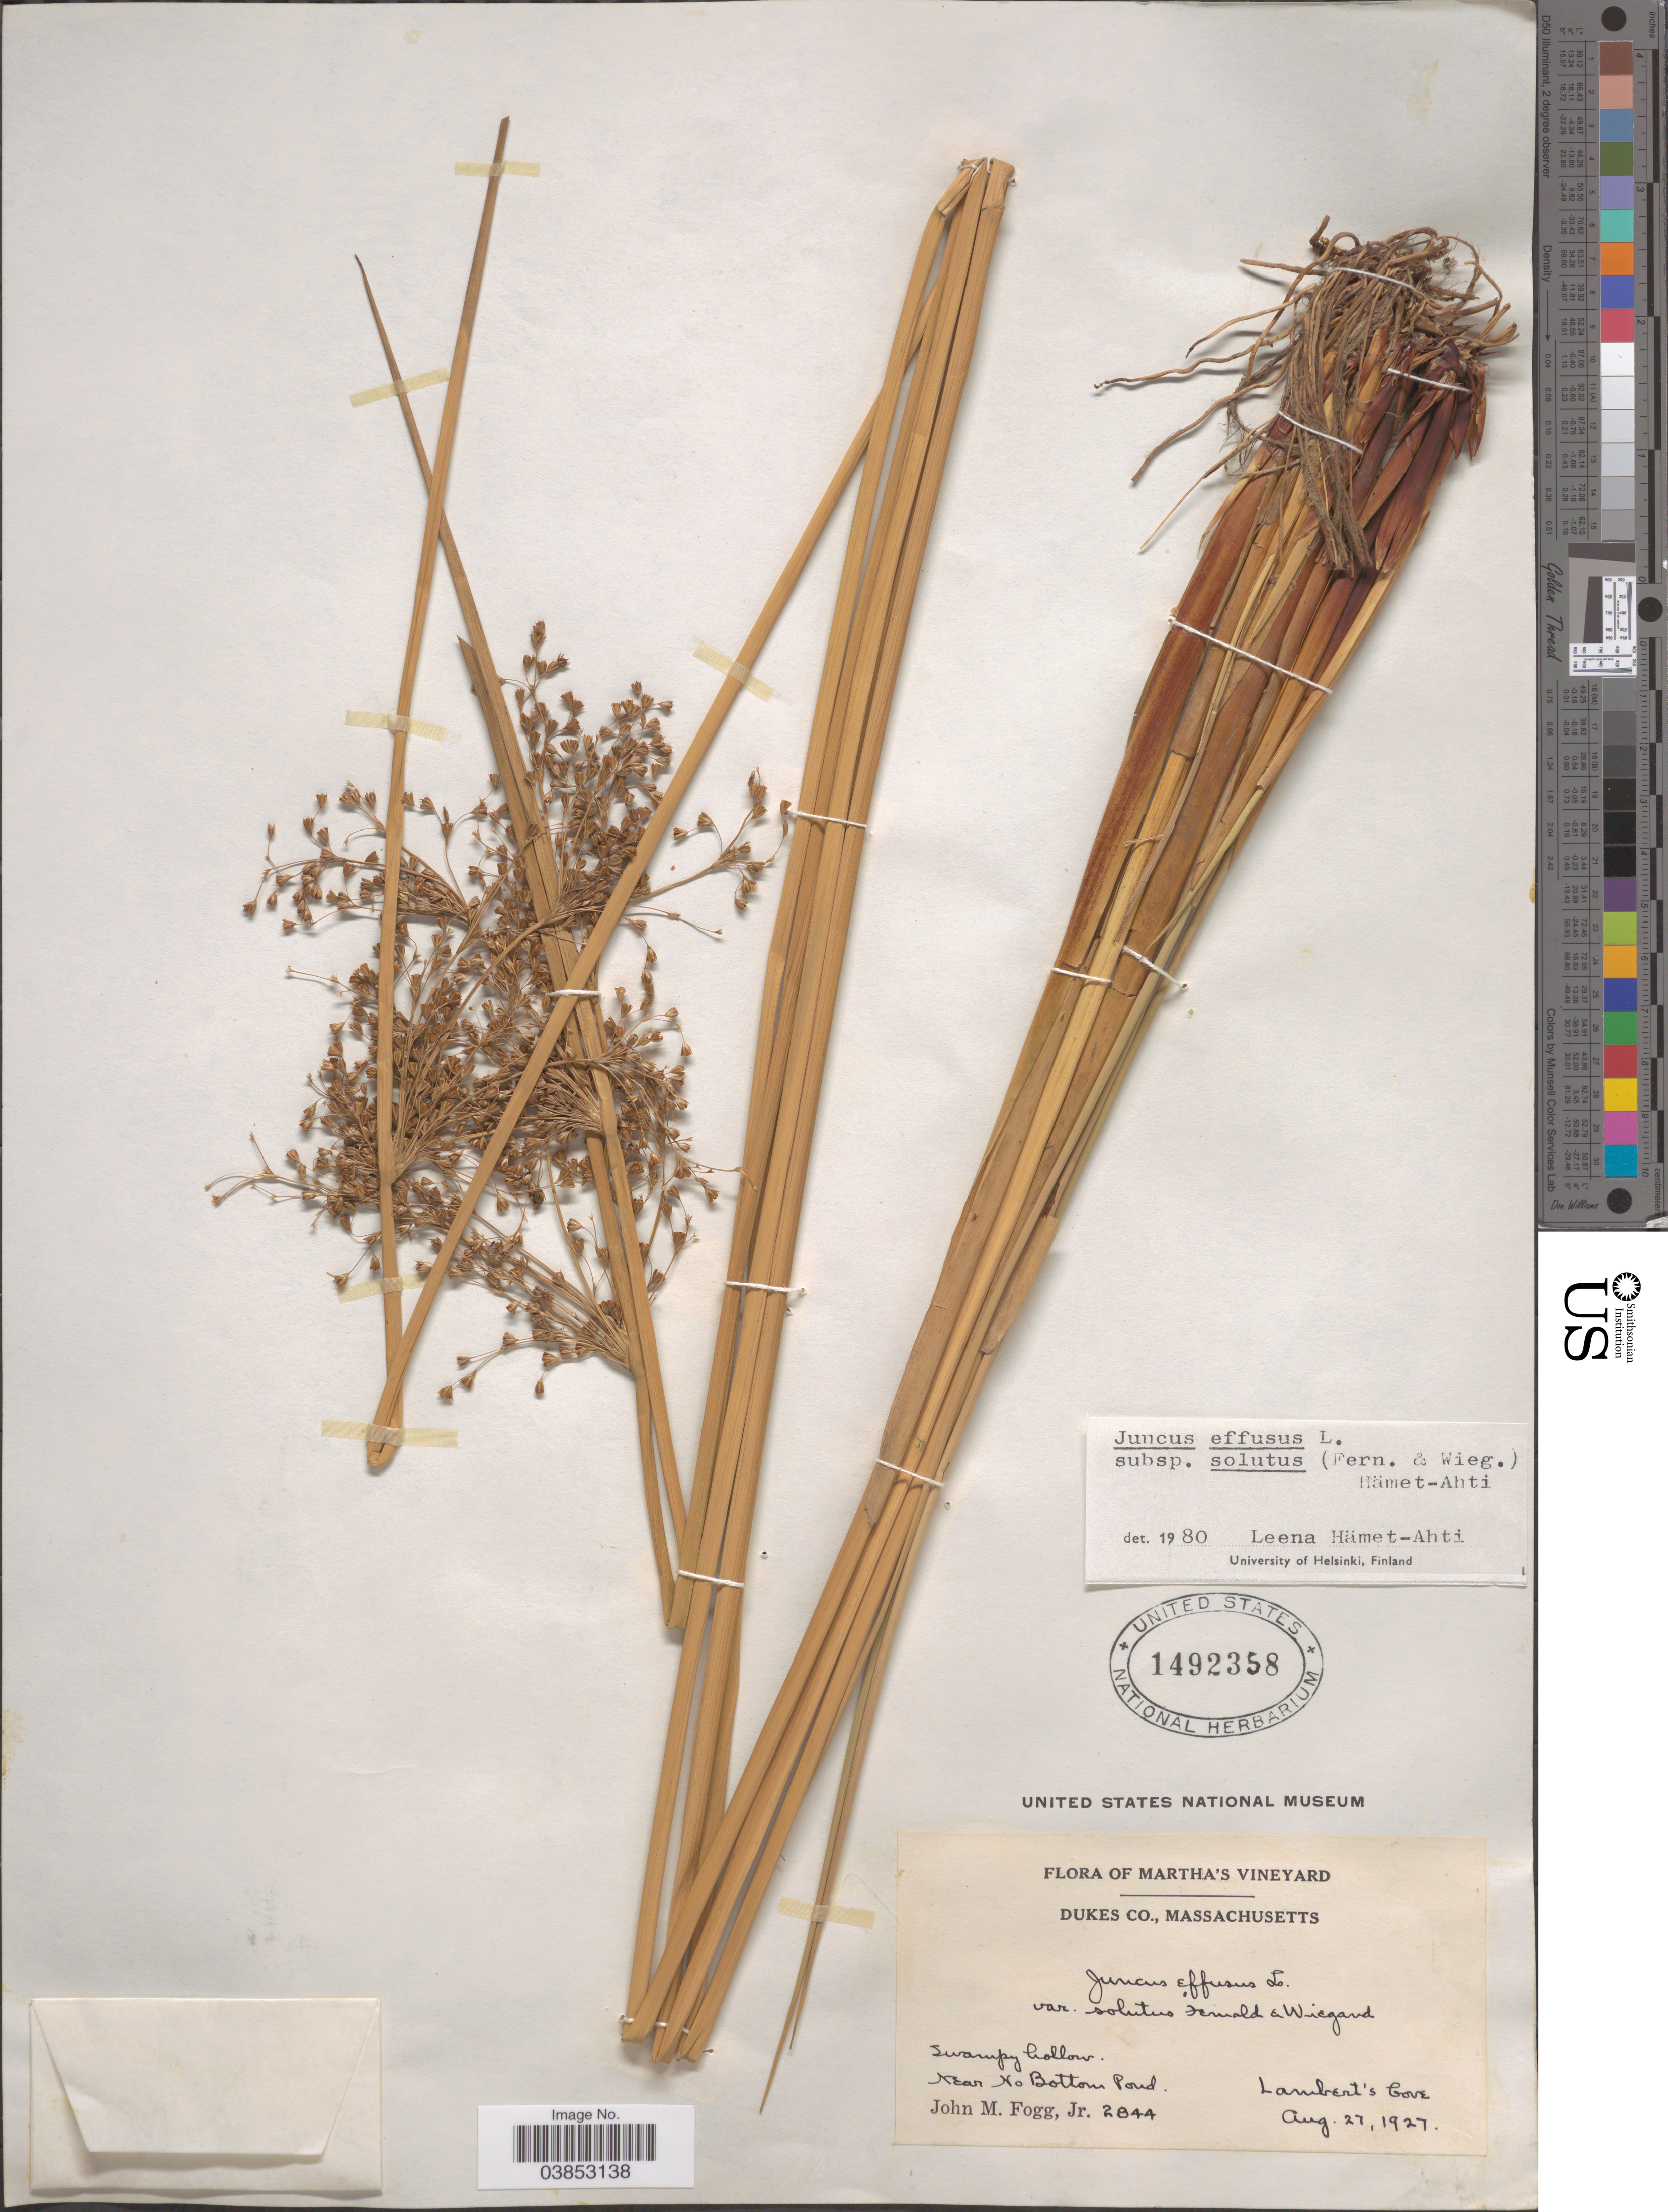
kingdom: Plantae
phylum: Tracheophyta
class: Liliopsida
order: Poales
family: Juncaceae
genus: Juncus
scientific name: Juncus effusus var. solutus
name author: Fernald & Wiegand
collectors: J. Fogg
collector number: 2844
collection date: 1927-08-27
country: United States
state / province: Massachusetts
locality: Martha's Vineyard. Dukes Co. Near No Bottom Pond. Lambert's Cove.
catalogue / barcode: US 1492358